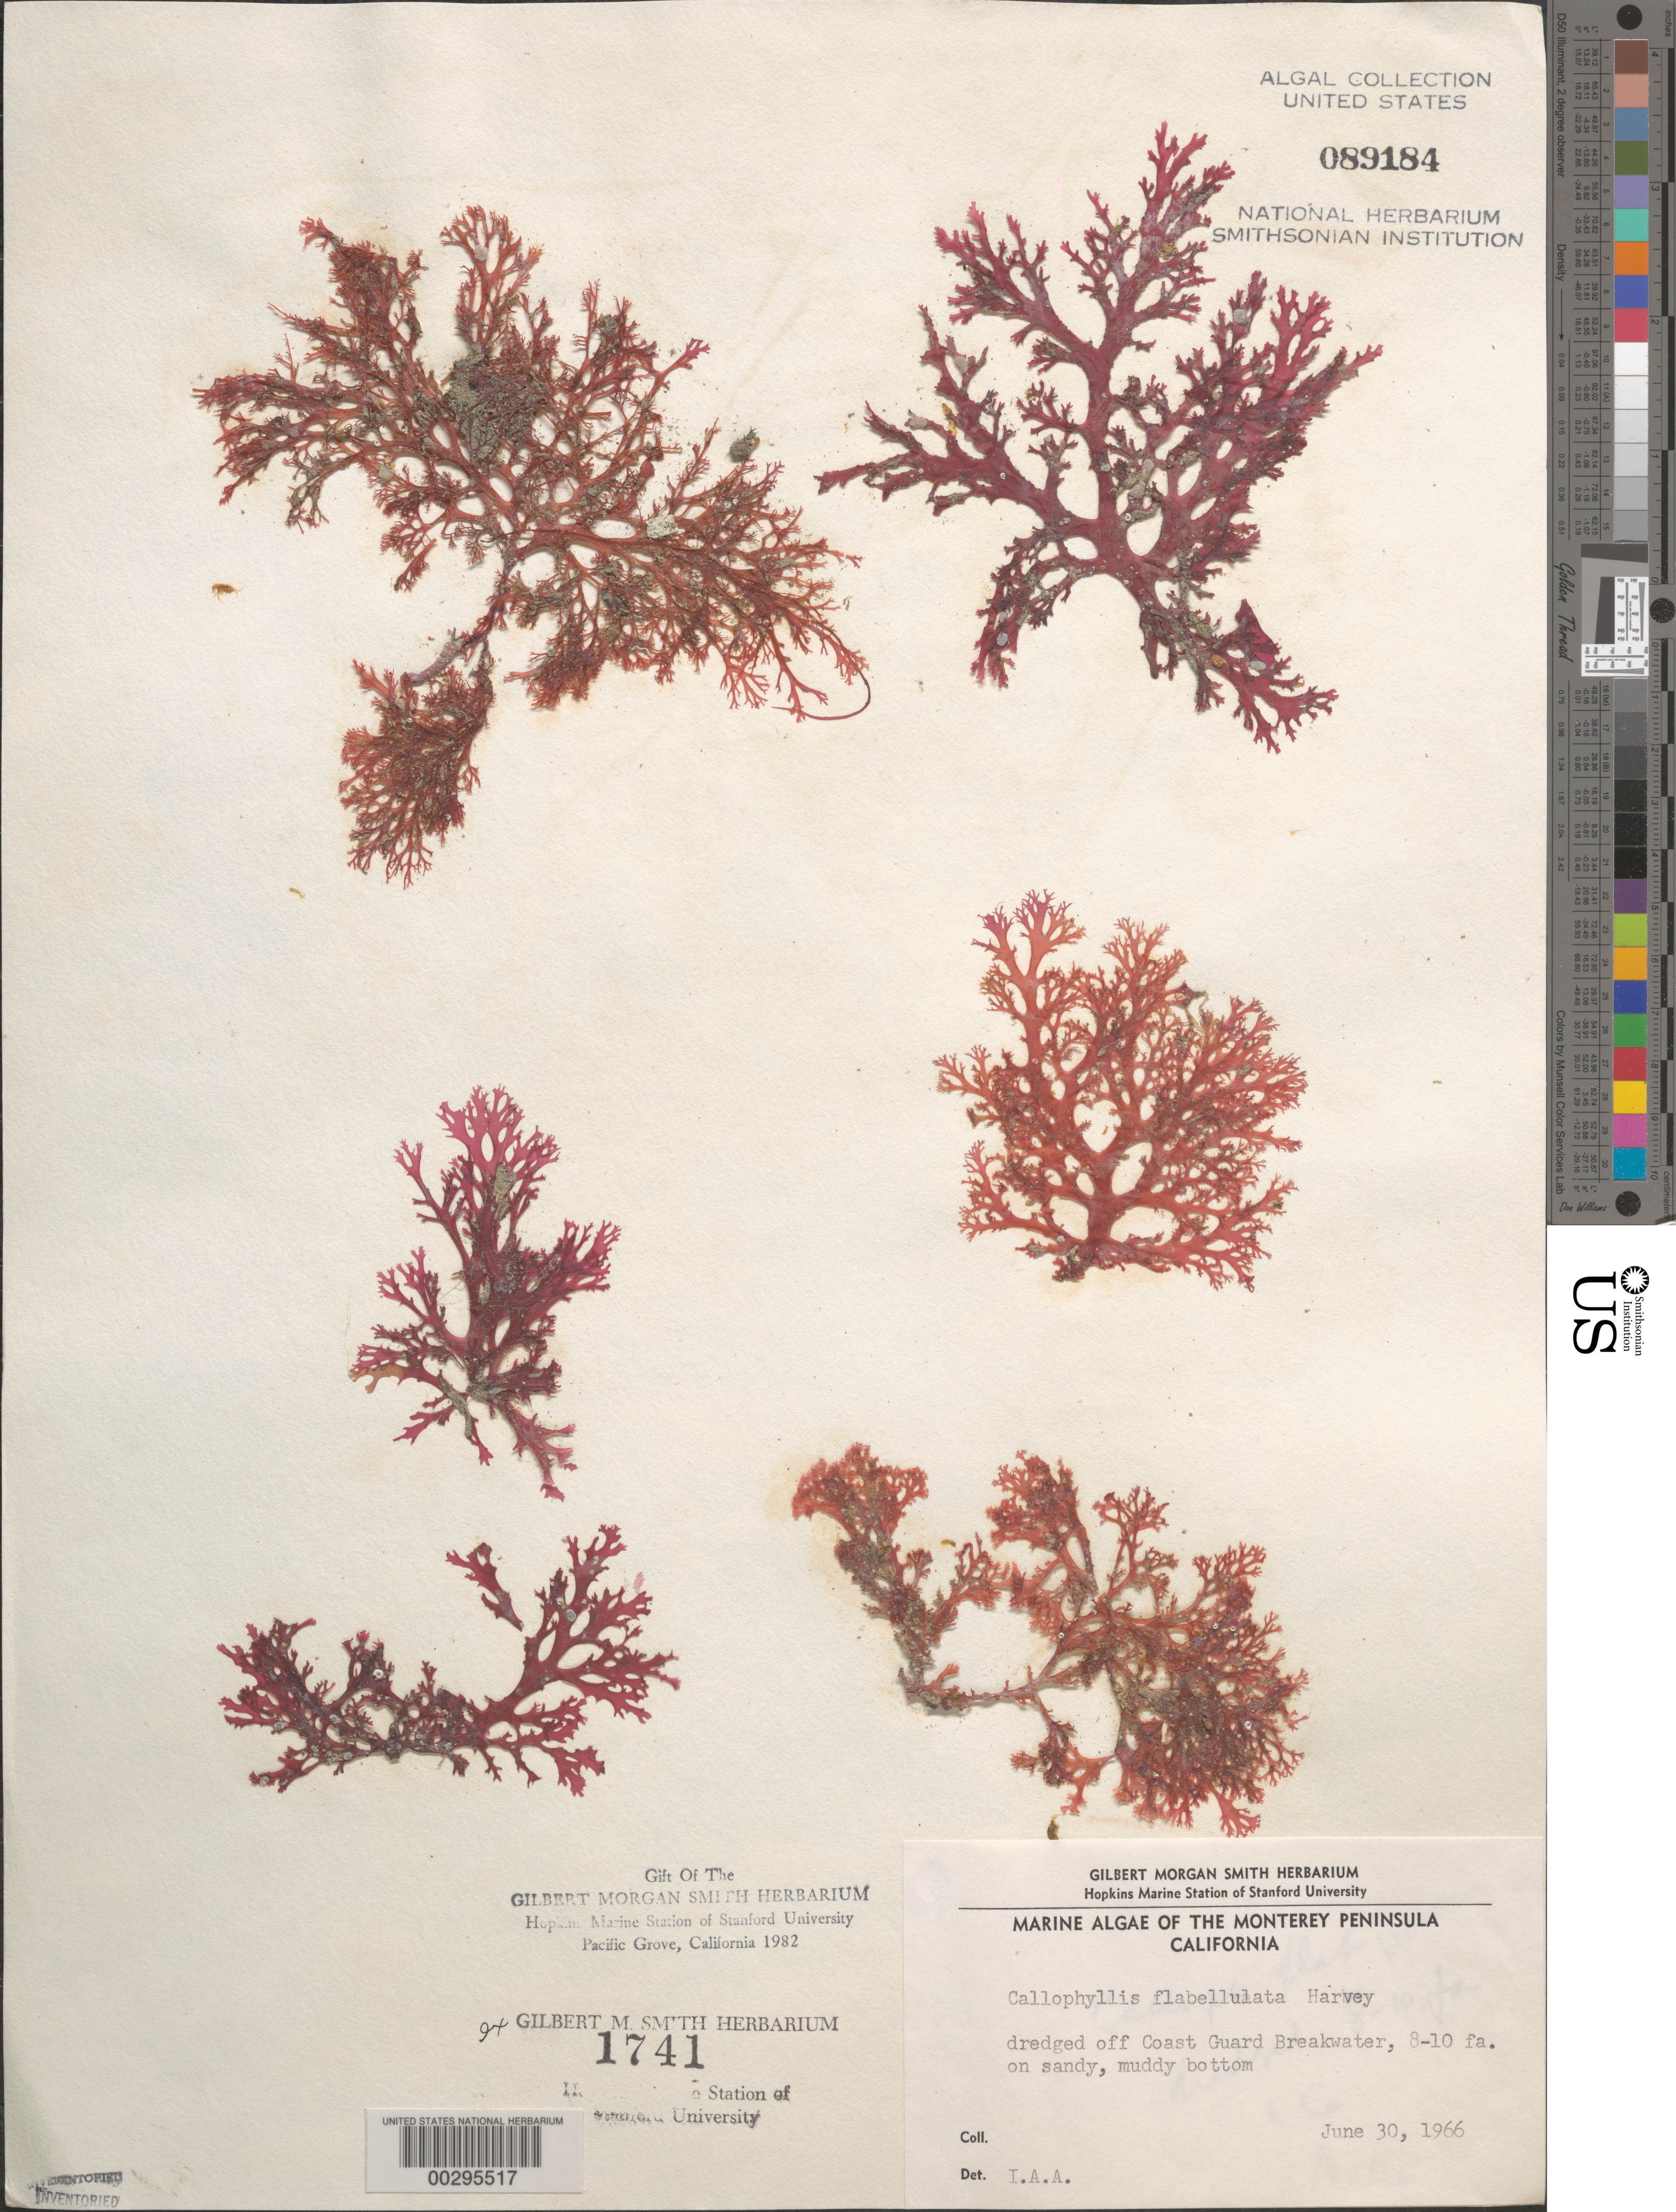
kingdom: Plantae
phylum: Rhodophyta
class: Florideophyceae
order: Gigartinales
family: Kallymeniaceae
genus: Callophyllis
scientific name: Callophyllis flabellulata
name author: Harv.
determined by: Abbott, Isabella A.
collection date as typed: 30 Jun 1966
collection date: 1966-06-30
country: United States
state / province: California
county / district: Monterey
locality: Monterey, off Coast Guard breakwater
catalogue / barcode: US 89184